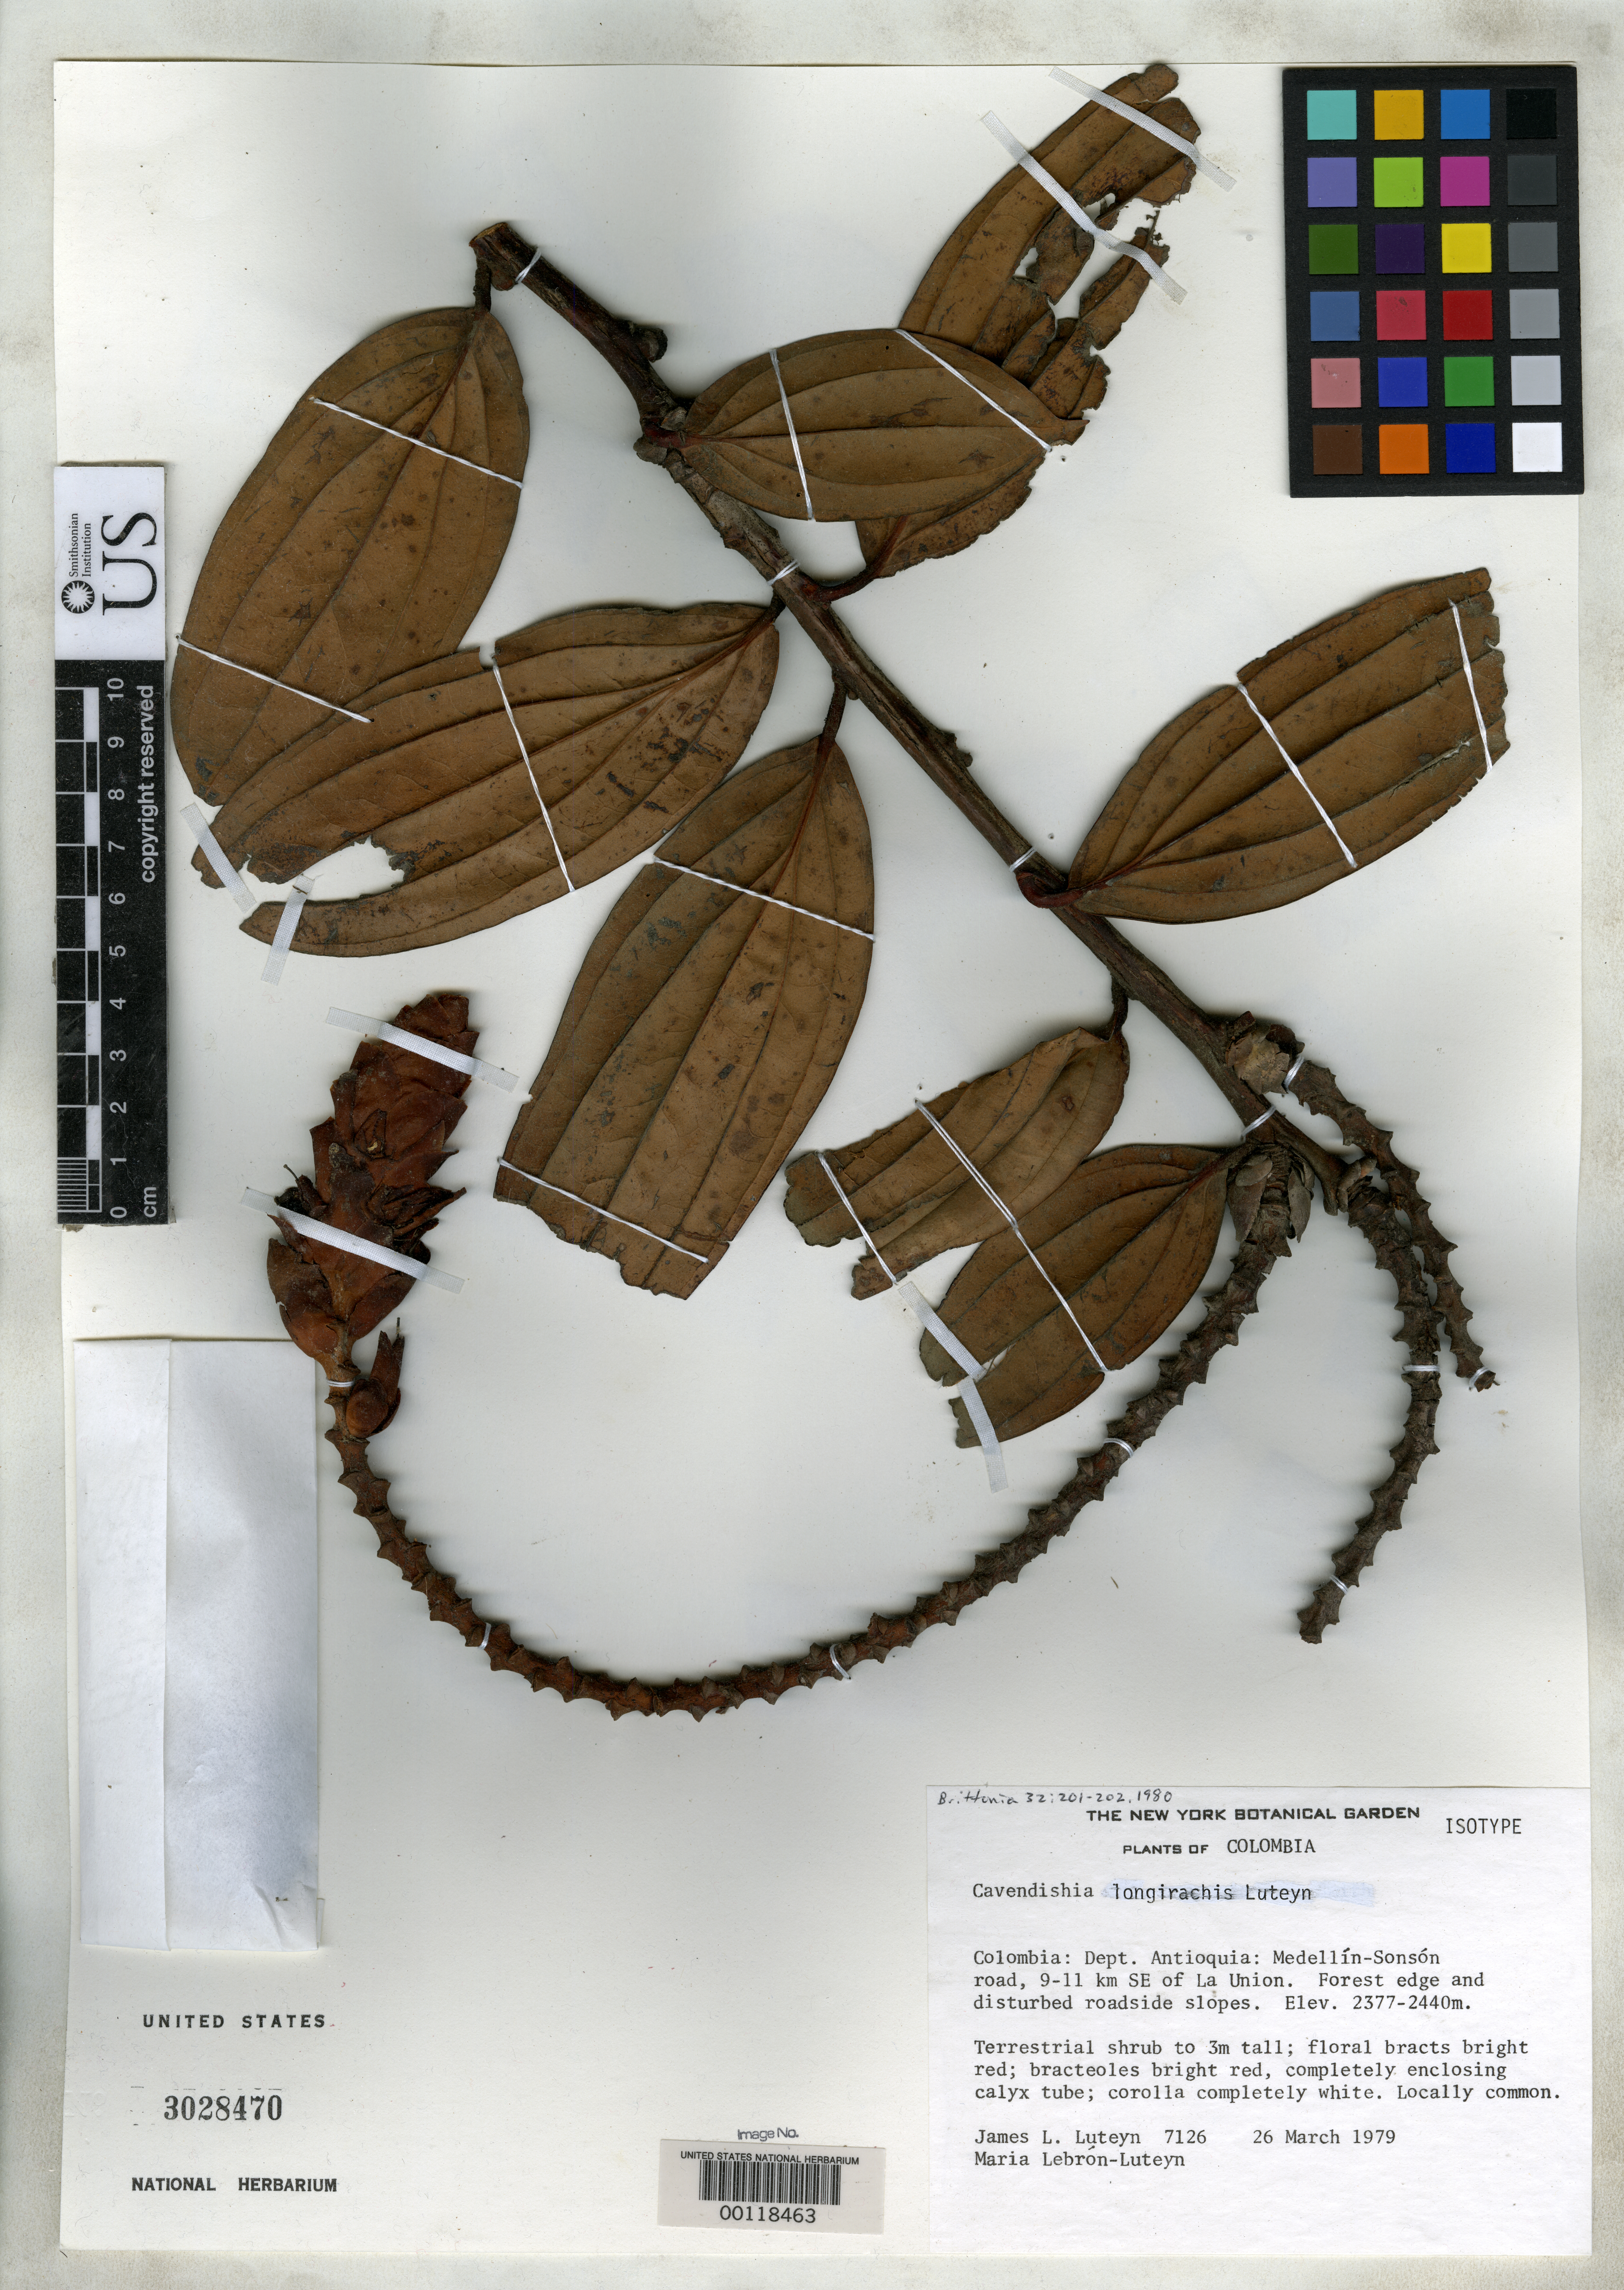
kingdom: Plantae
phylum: Tracheophyta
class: Magnoliopsida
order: Ericales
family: Ericaceae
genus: Cavendishia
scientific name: Cavendishia longirachis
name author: Luteyn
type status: Isotype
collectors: J. L. Luteyn & M. L. Lebrón-Luteyn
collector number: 7126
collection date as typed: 26 Mar 1979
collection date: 1979-03-26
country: Colombia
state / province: Antioquia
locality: Medellin-Sonson road, 9-11 km SE of La Union.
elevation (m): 2377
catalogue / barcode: US 3028470